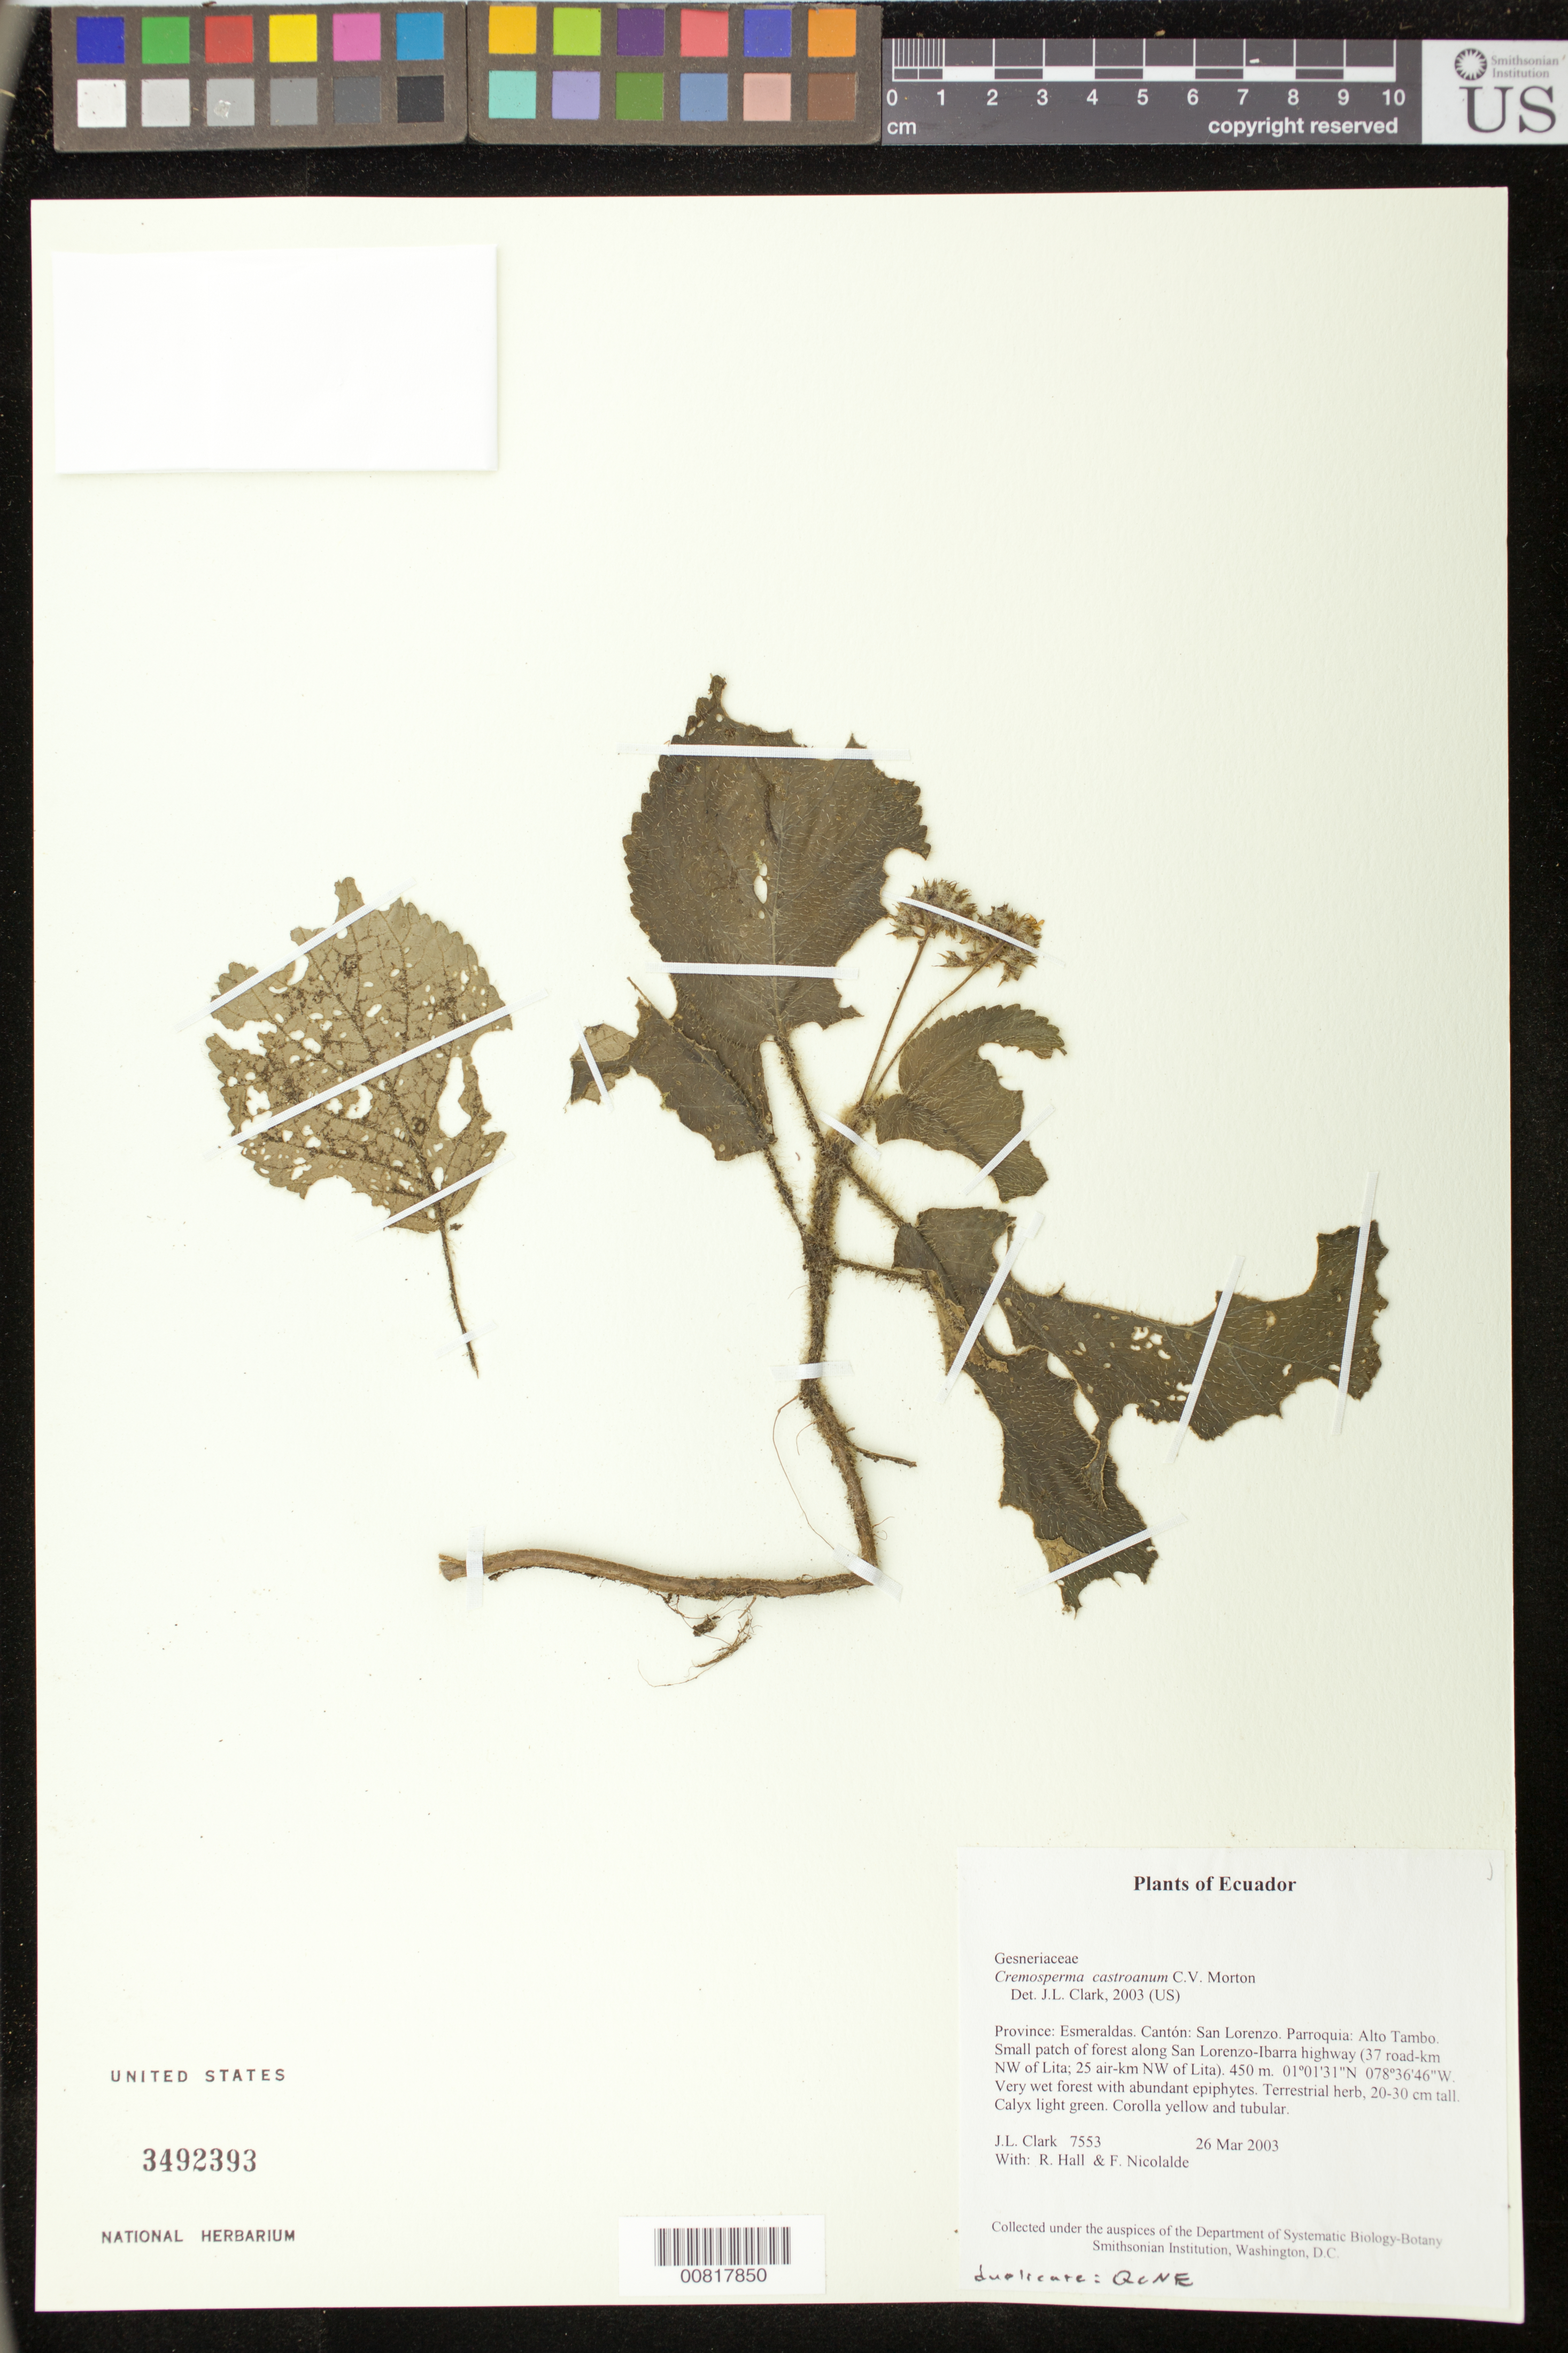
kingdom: Plantae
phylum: Tracheophyta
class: Magnoliopsida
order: Lamiales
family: Gesneriaceae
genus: Cremosperma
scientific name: Cremosperma castroanum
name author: C.V. Morton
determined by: Clark, J. L., (SEL), The Marie Selby Botanical Garden (UNITED STATES)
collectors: J. L. Clark, R. Hall & F. Nicolalde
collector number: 7553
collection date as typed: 26 Mar 2003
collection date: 2003-03-26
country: Ecuador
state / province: Esmeraldas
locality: San Lorenzo. Parroquia: Alto Tambo. Small patch of forest along San Lorenzo-Ibarra highway (37 road-km NW of Lita; 25 air-km NW of Lita).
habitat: Very wet forest with abundant epiphytes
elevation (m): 450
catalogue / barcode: US 3492393